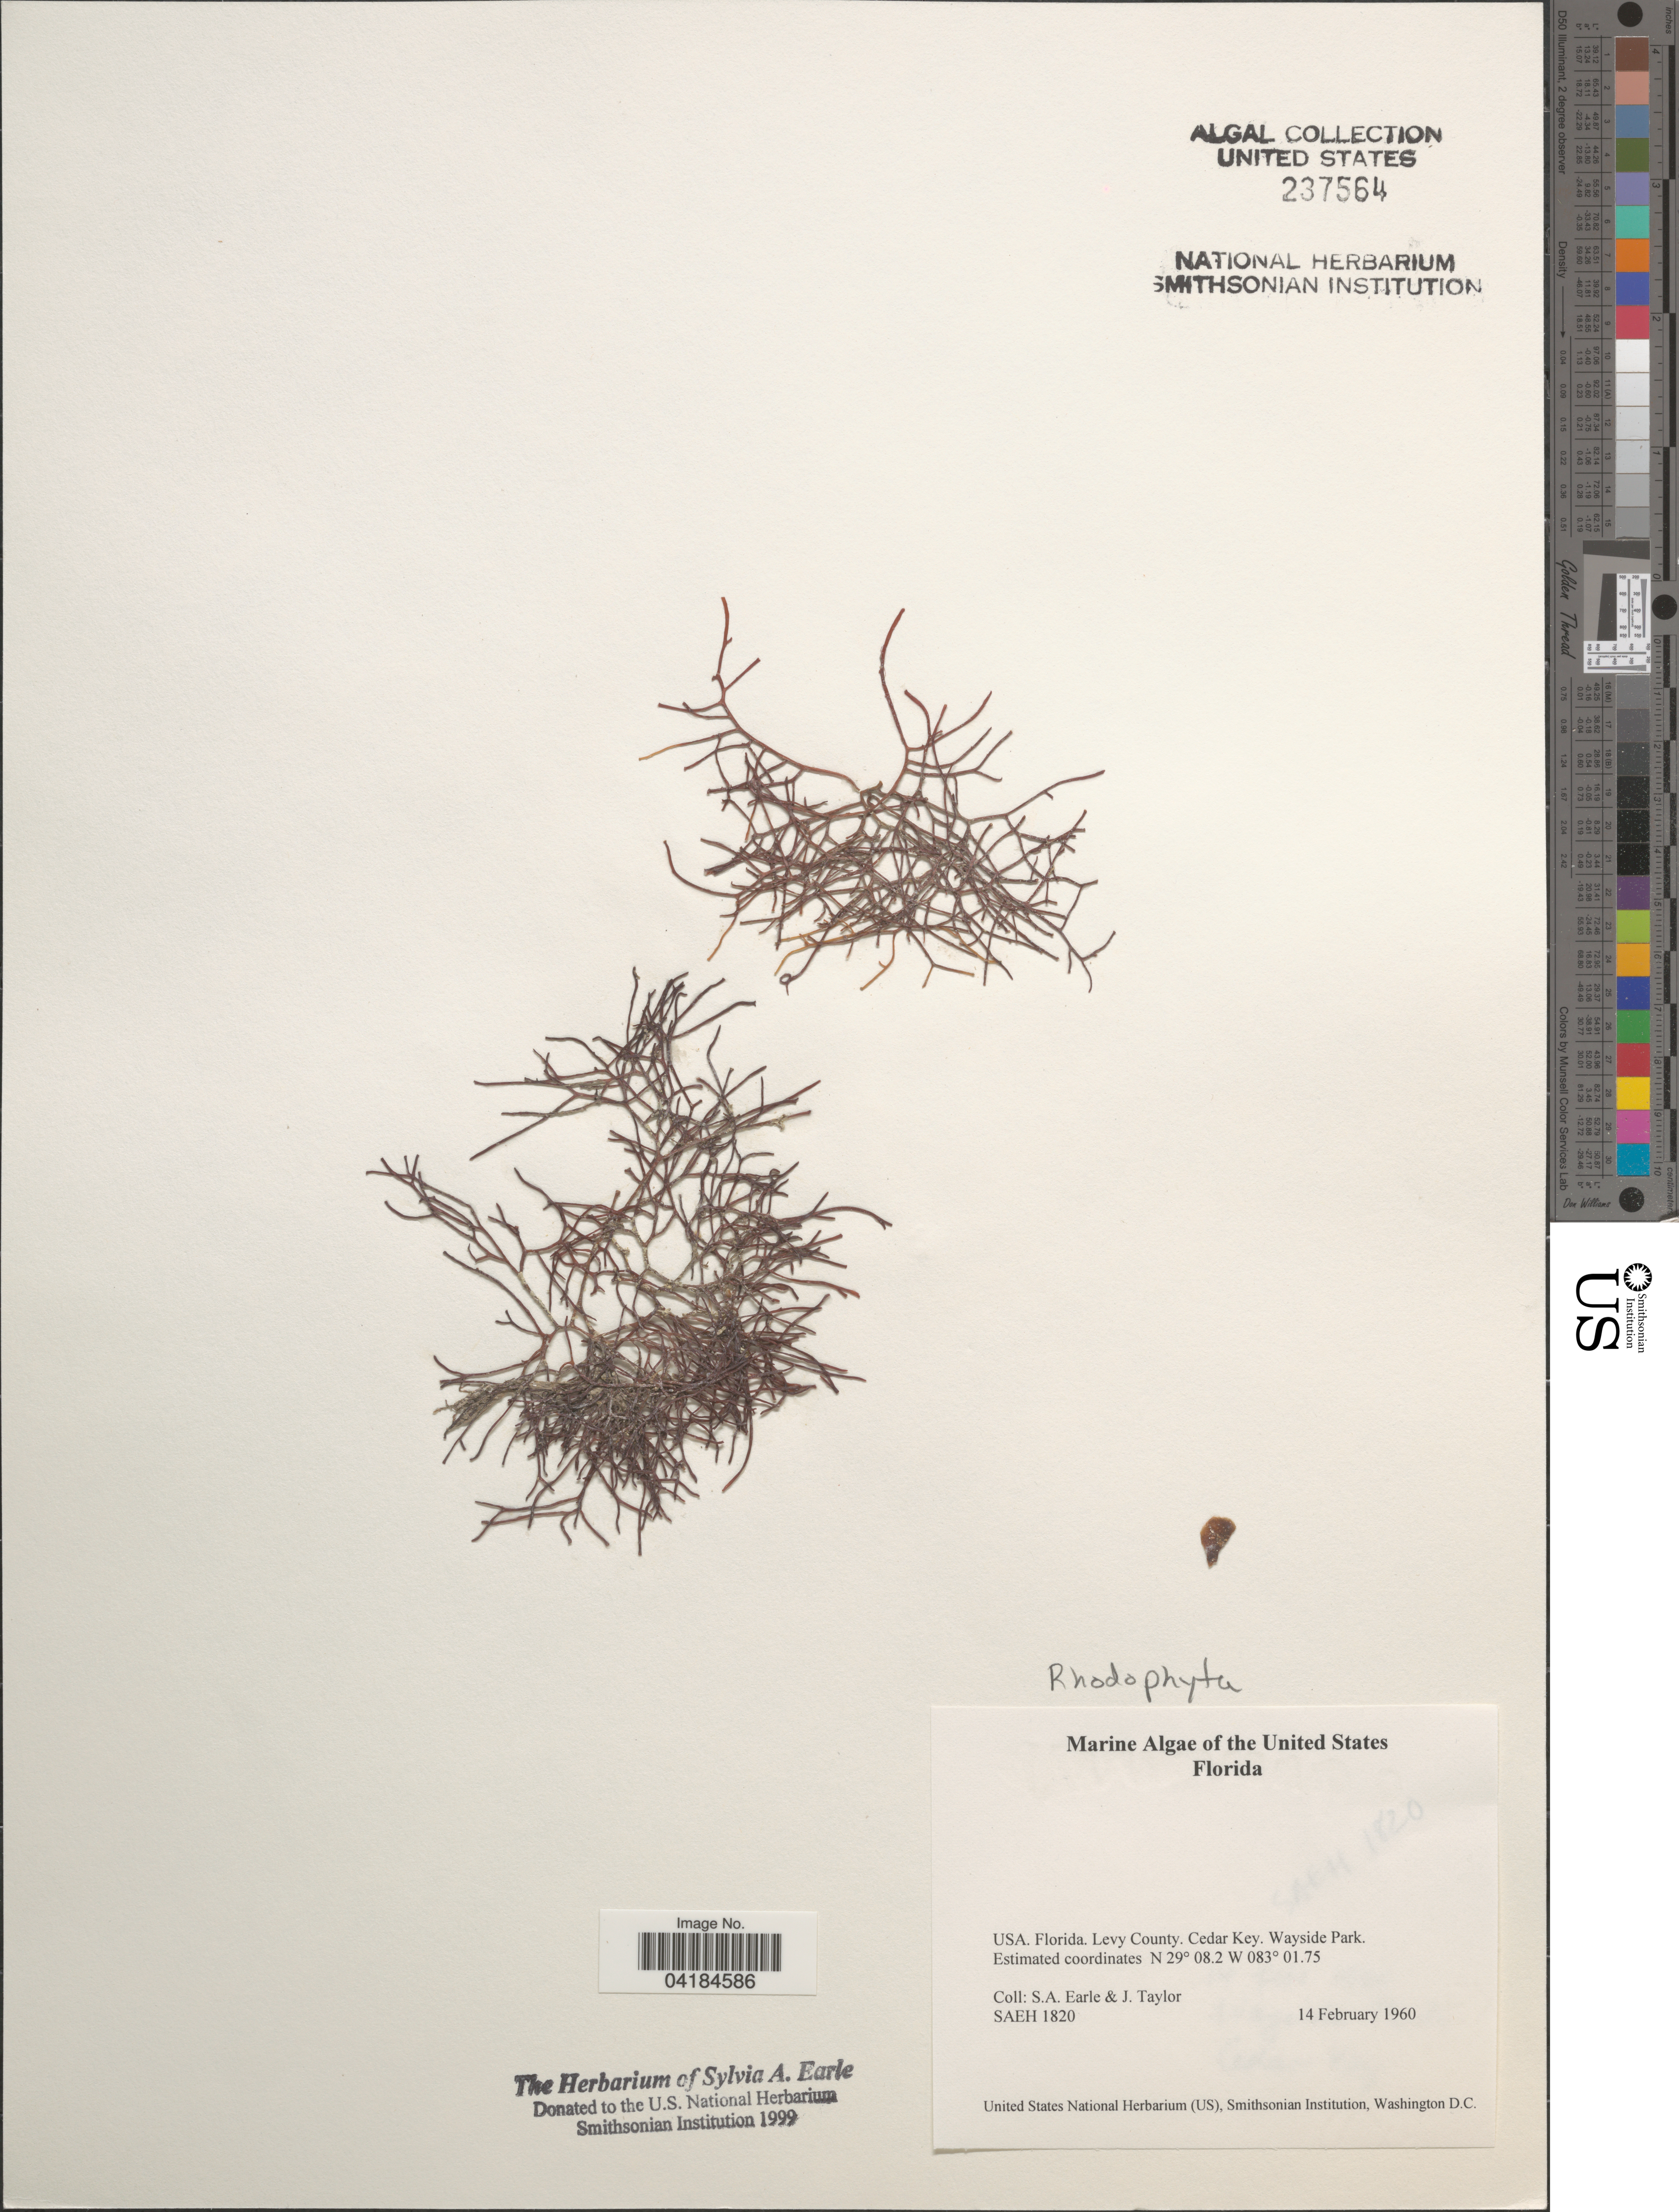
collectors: S. A. Earle & J. Taylor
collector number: SAEH1820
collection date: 1960-02-14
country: United States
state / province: Florida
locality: Levy County. Cedar Key. Wayside Park.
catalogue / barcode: US 237564